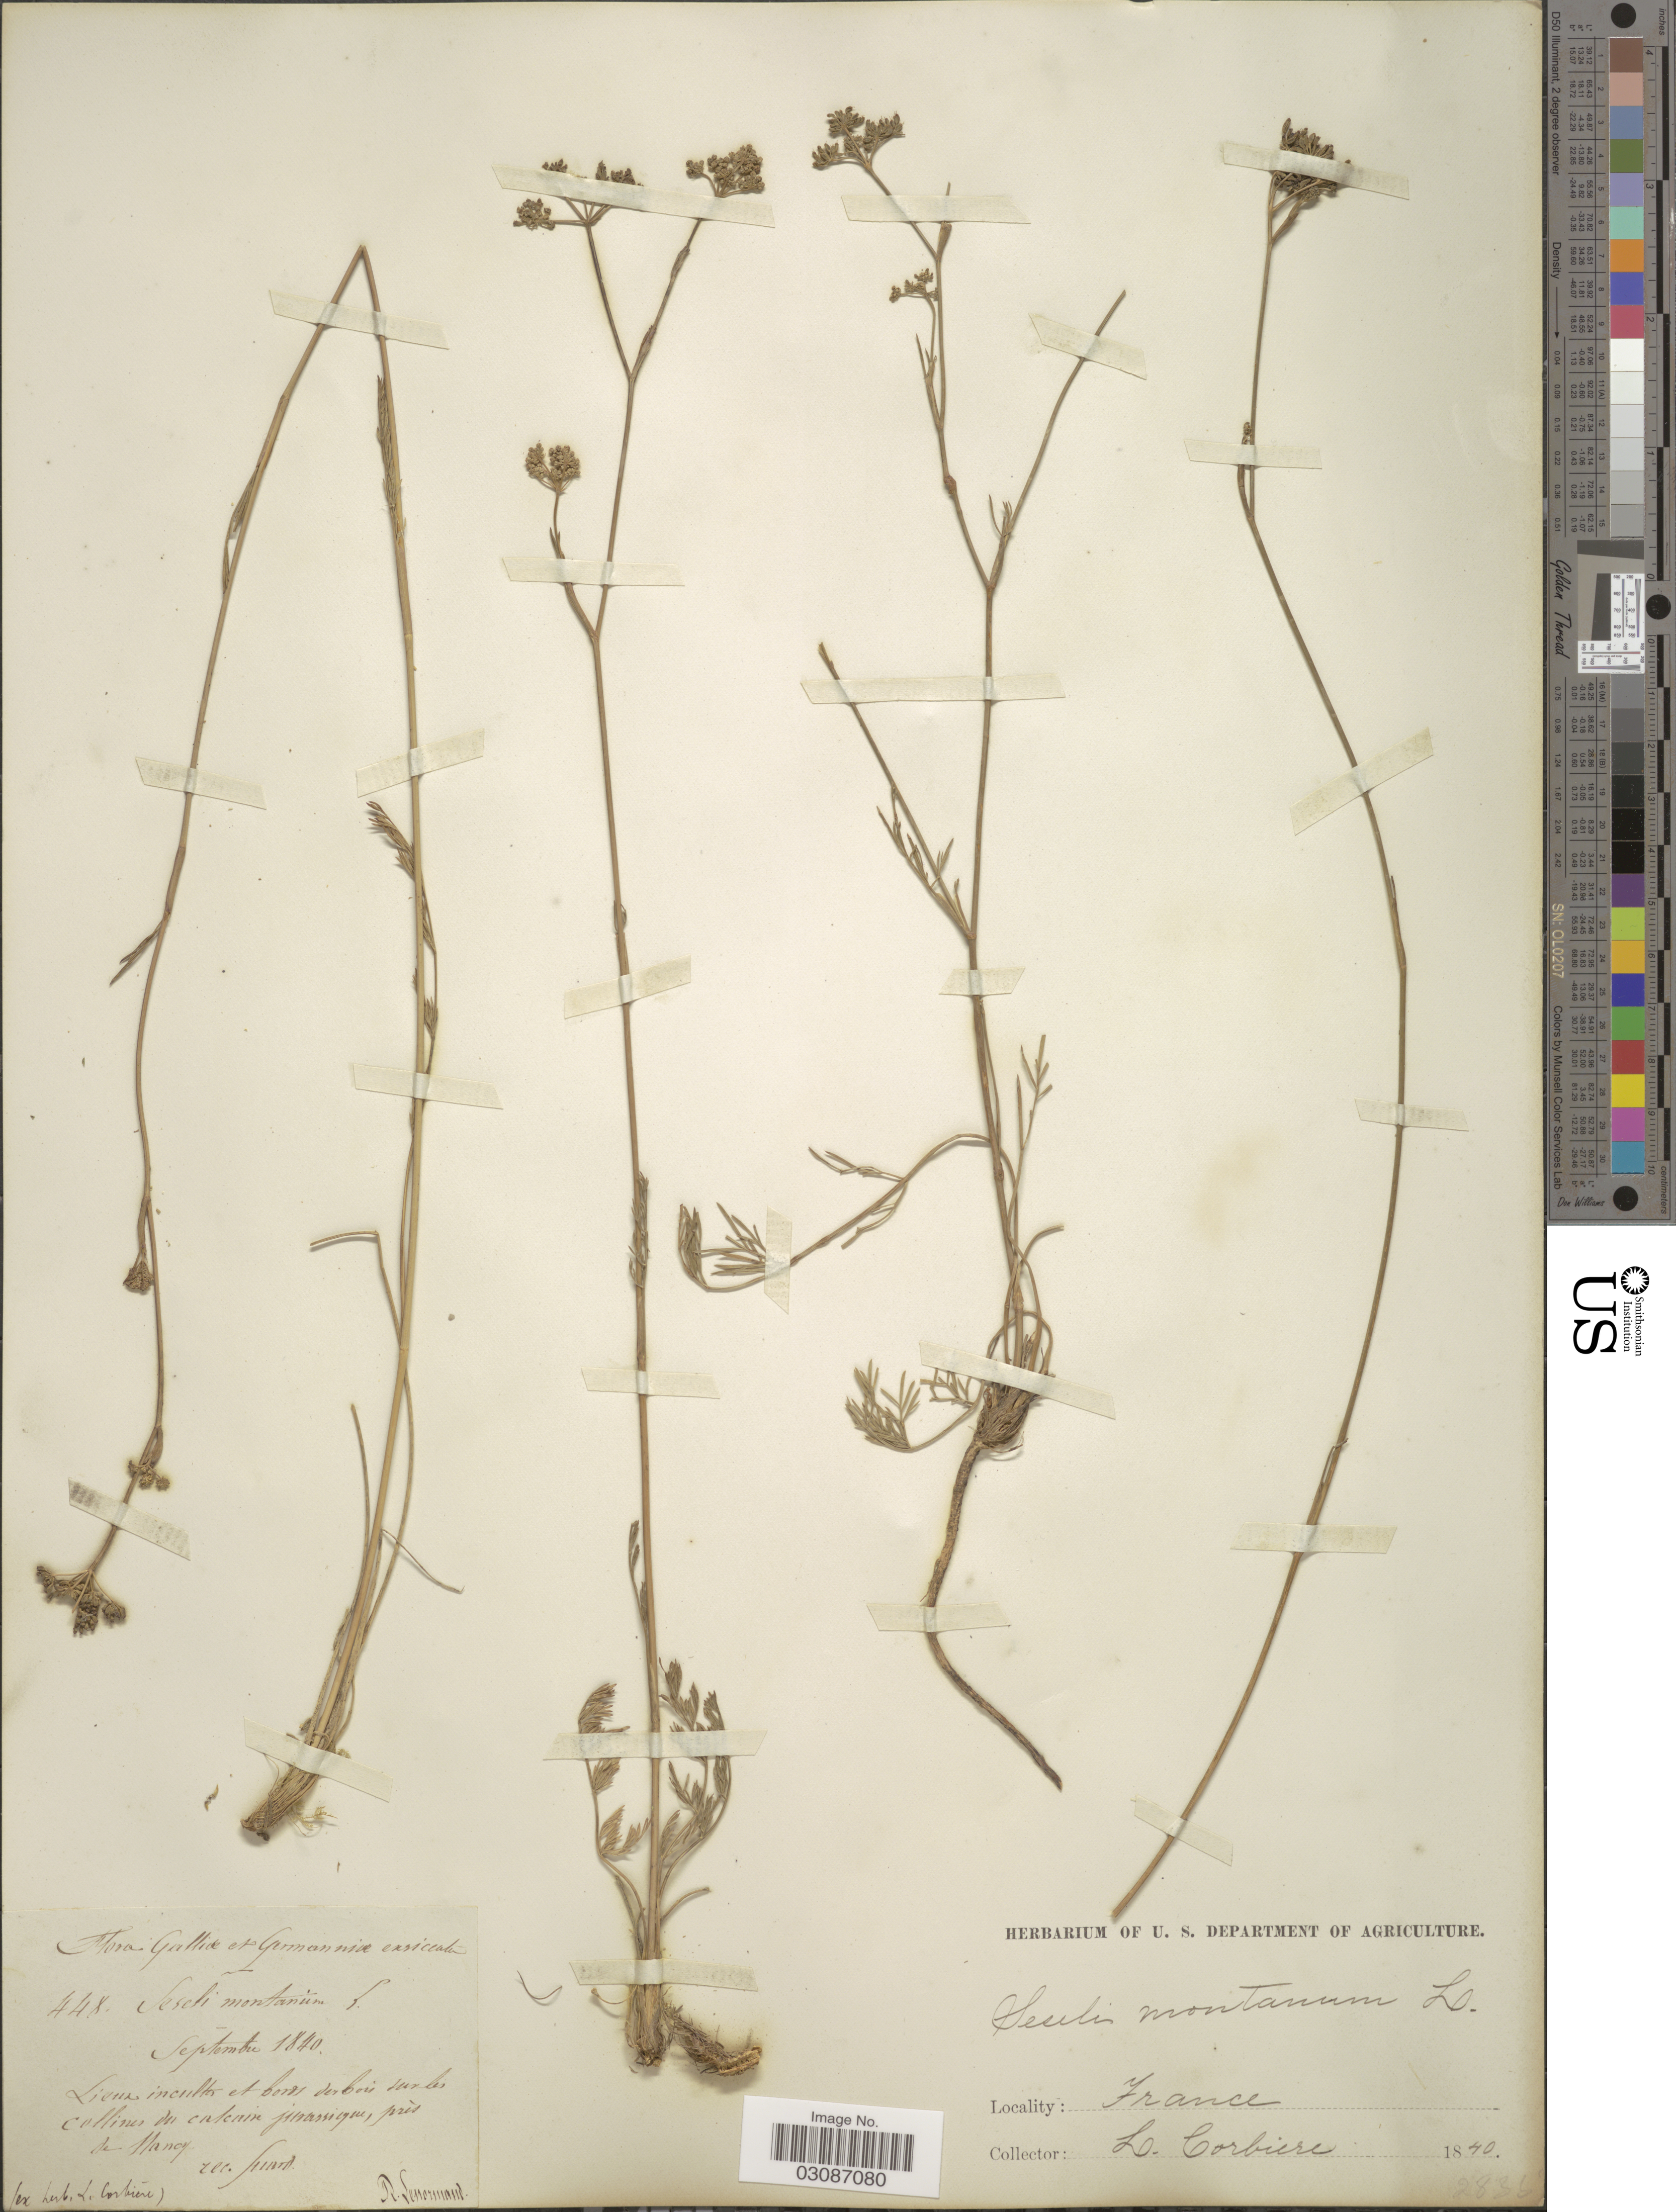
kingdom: Plantae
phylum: Tracheophyta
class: Magnoliopsida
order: Apiales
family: Apiaceae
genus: Seseli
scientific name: Seseli montanum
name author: L.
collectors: L. Corbière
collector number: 448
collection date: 1840-09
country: France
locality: Galliæ. Lieux incultis et bois der bois sur les collines du calcaire jinassique, près de Nancy.